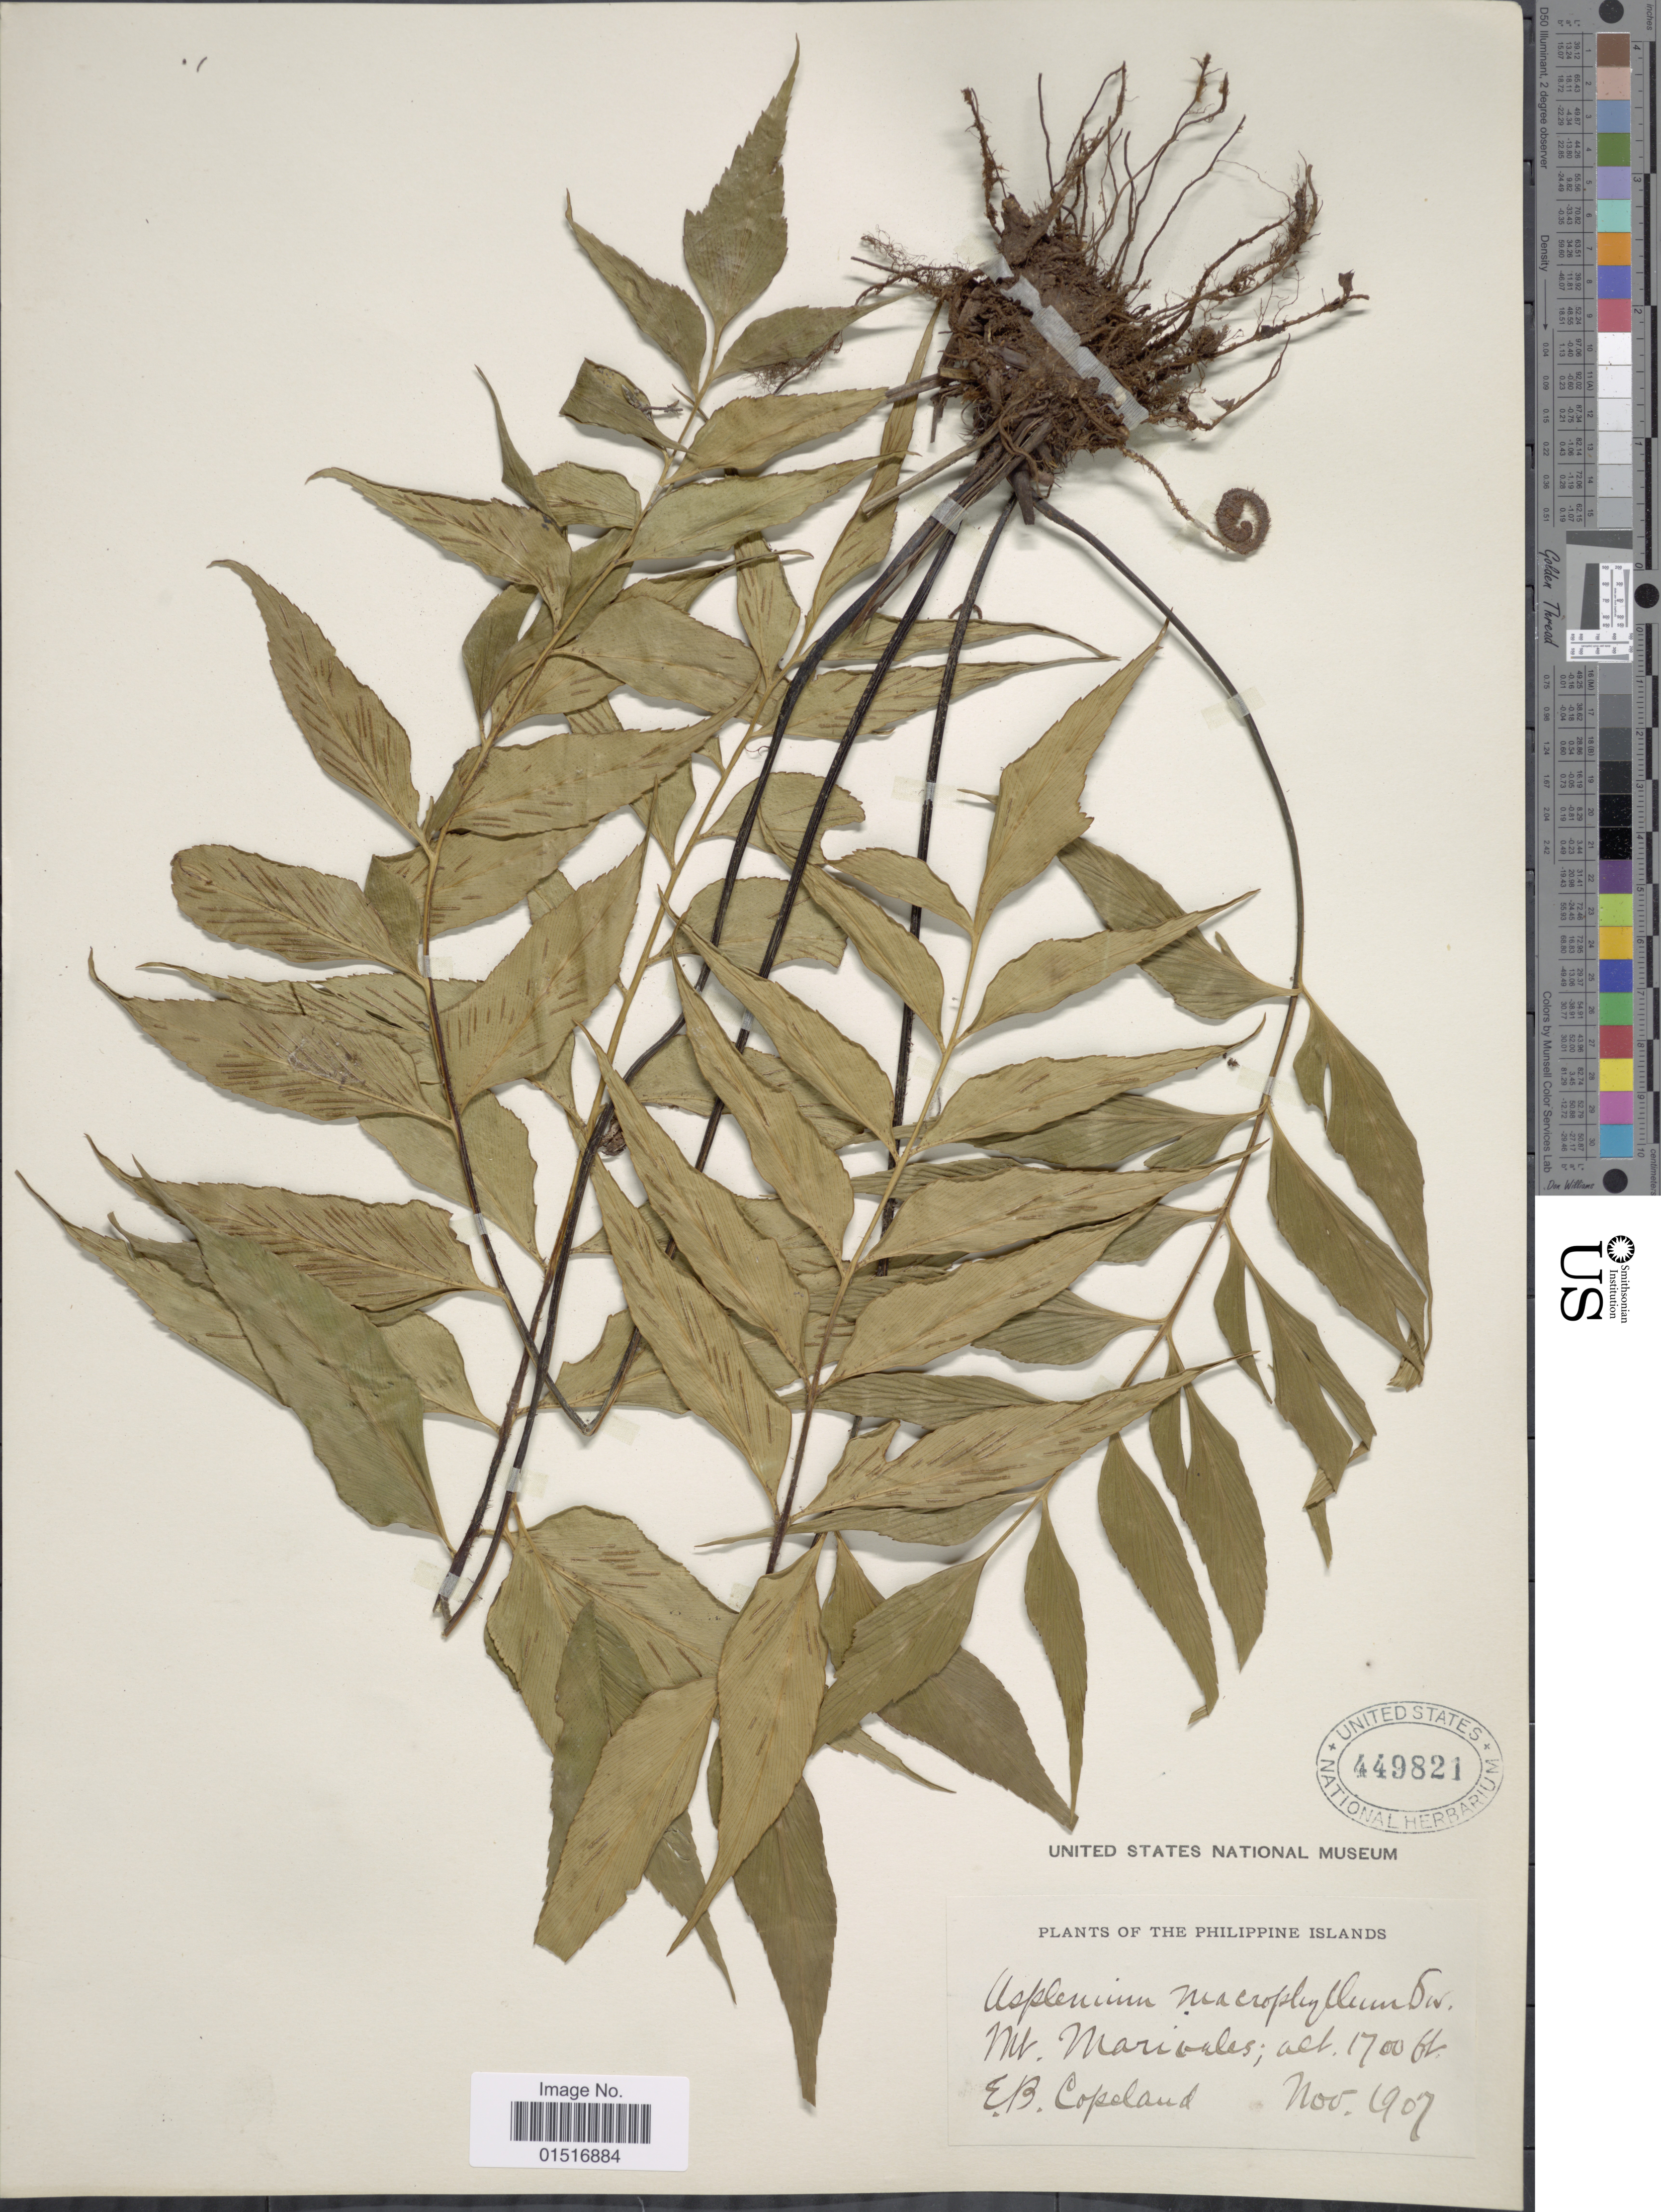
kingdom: Plantae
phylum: Tracheophyta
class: Polypodiopsida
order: Polypodiales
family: Aspleniaceae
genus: Asplenium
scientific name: Asplenium polyodon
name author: G. Forst.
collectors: E. B. Copeland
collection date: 1907-11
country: Philippines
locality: Mt. Mariveles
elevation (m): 518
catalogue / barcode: US 449821